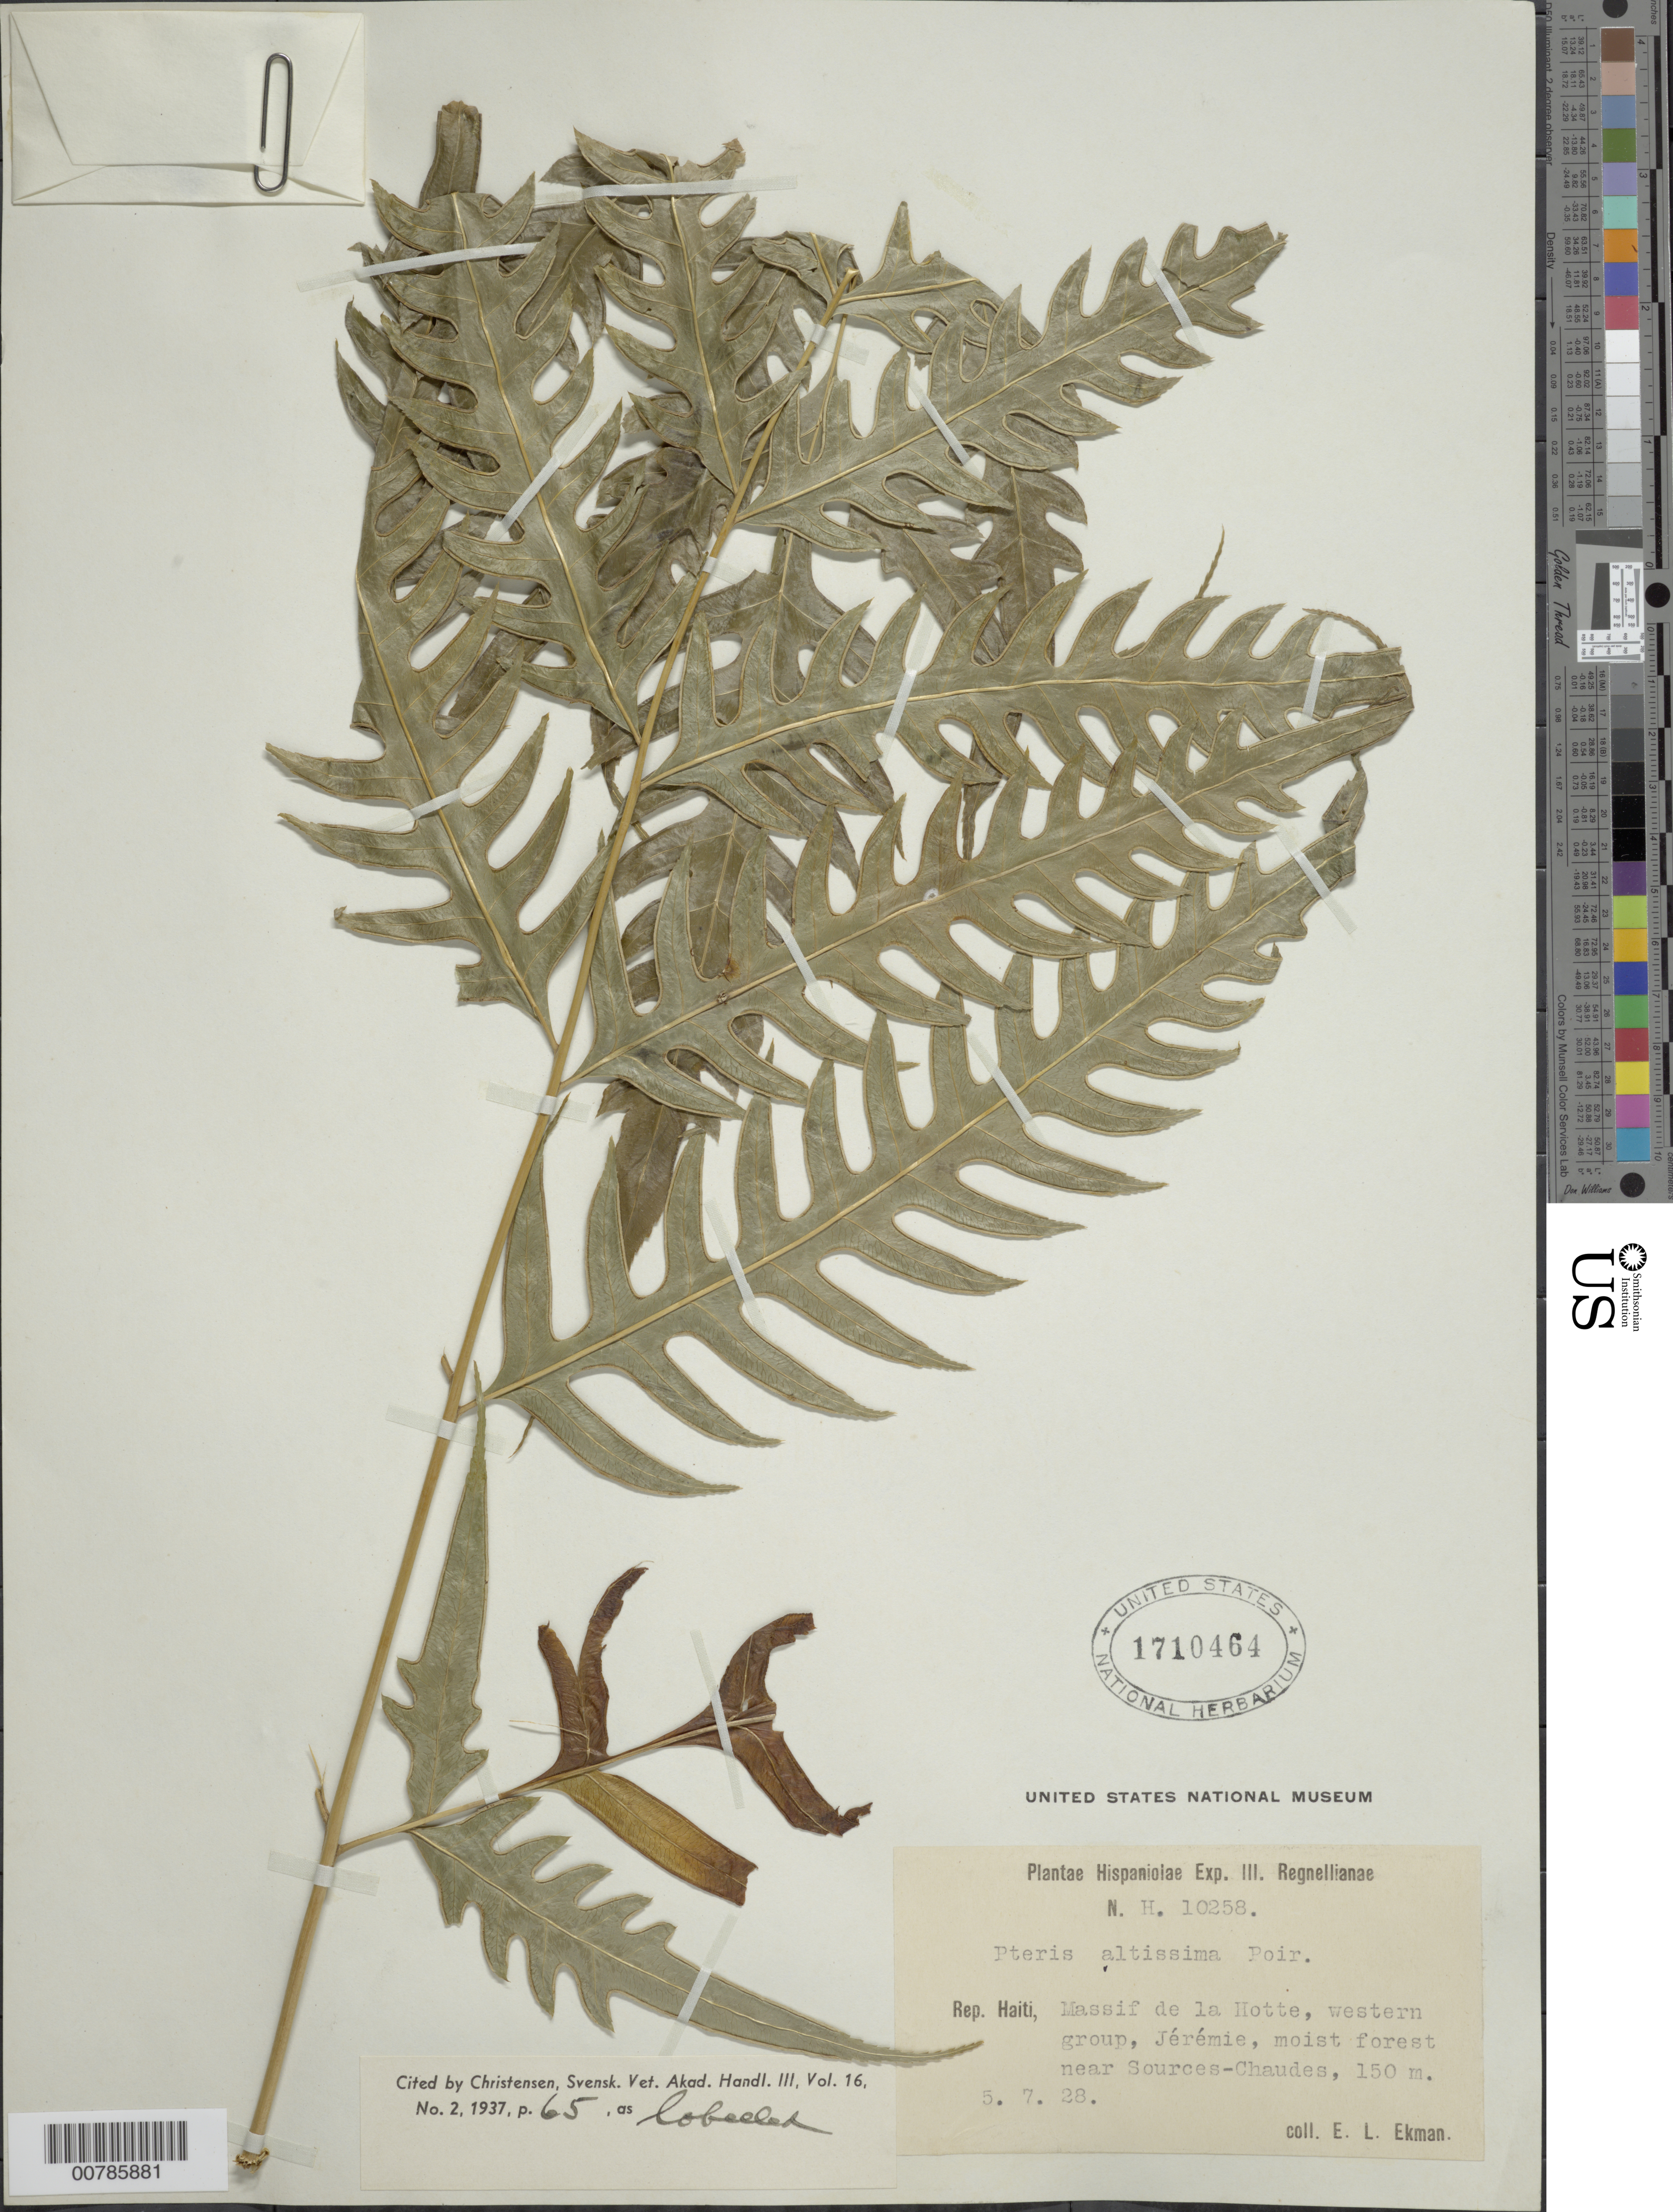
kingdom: Plantae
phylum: Tracheophyta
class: Polypodiopsida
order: Polypodiales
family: Pteridaceae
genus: Pteris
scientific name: Pteris altissima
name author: Poir.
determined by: Christensen, C. F. A.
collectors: E. L. Ekman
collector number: H 10258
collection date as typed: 05 Jul 1928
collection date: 1928-07-05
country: Haiti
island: Hispaniola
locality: Massif de la Hotte, western group, Jérémie, near Sources-Chaudes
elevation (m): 150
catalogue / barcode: US 1710464